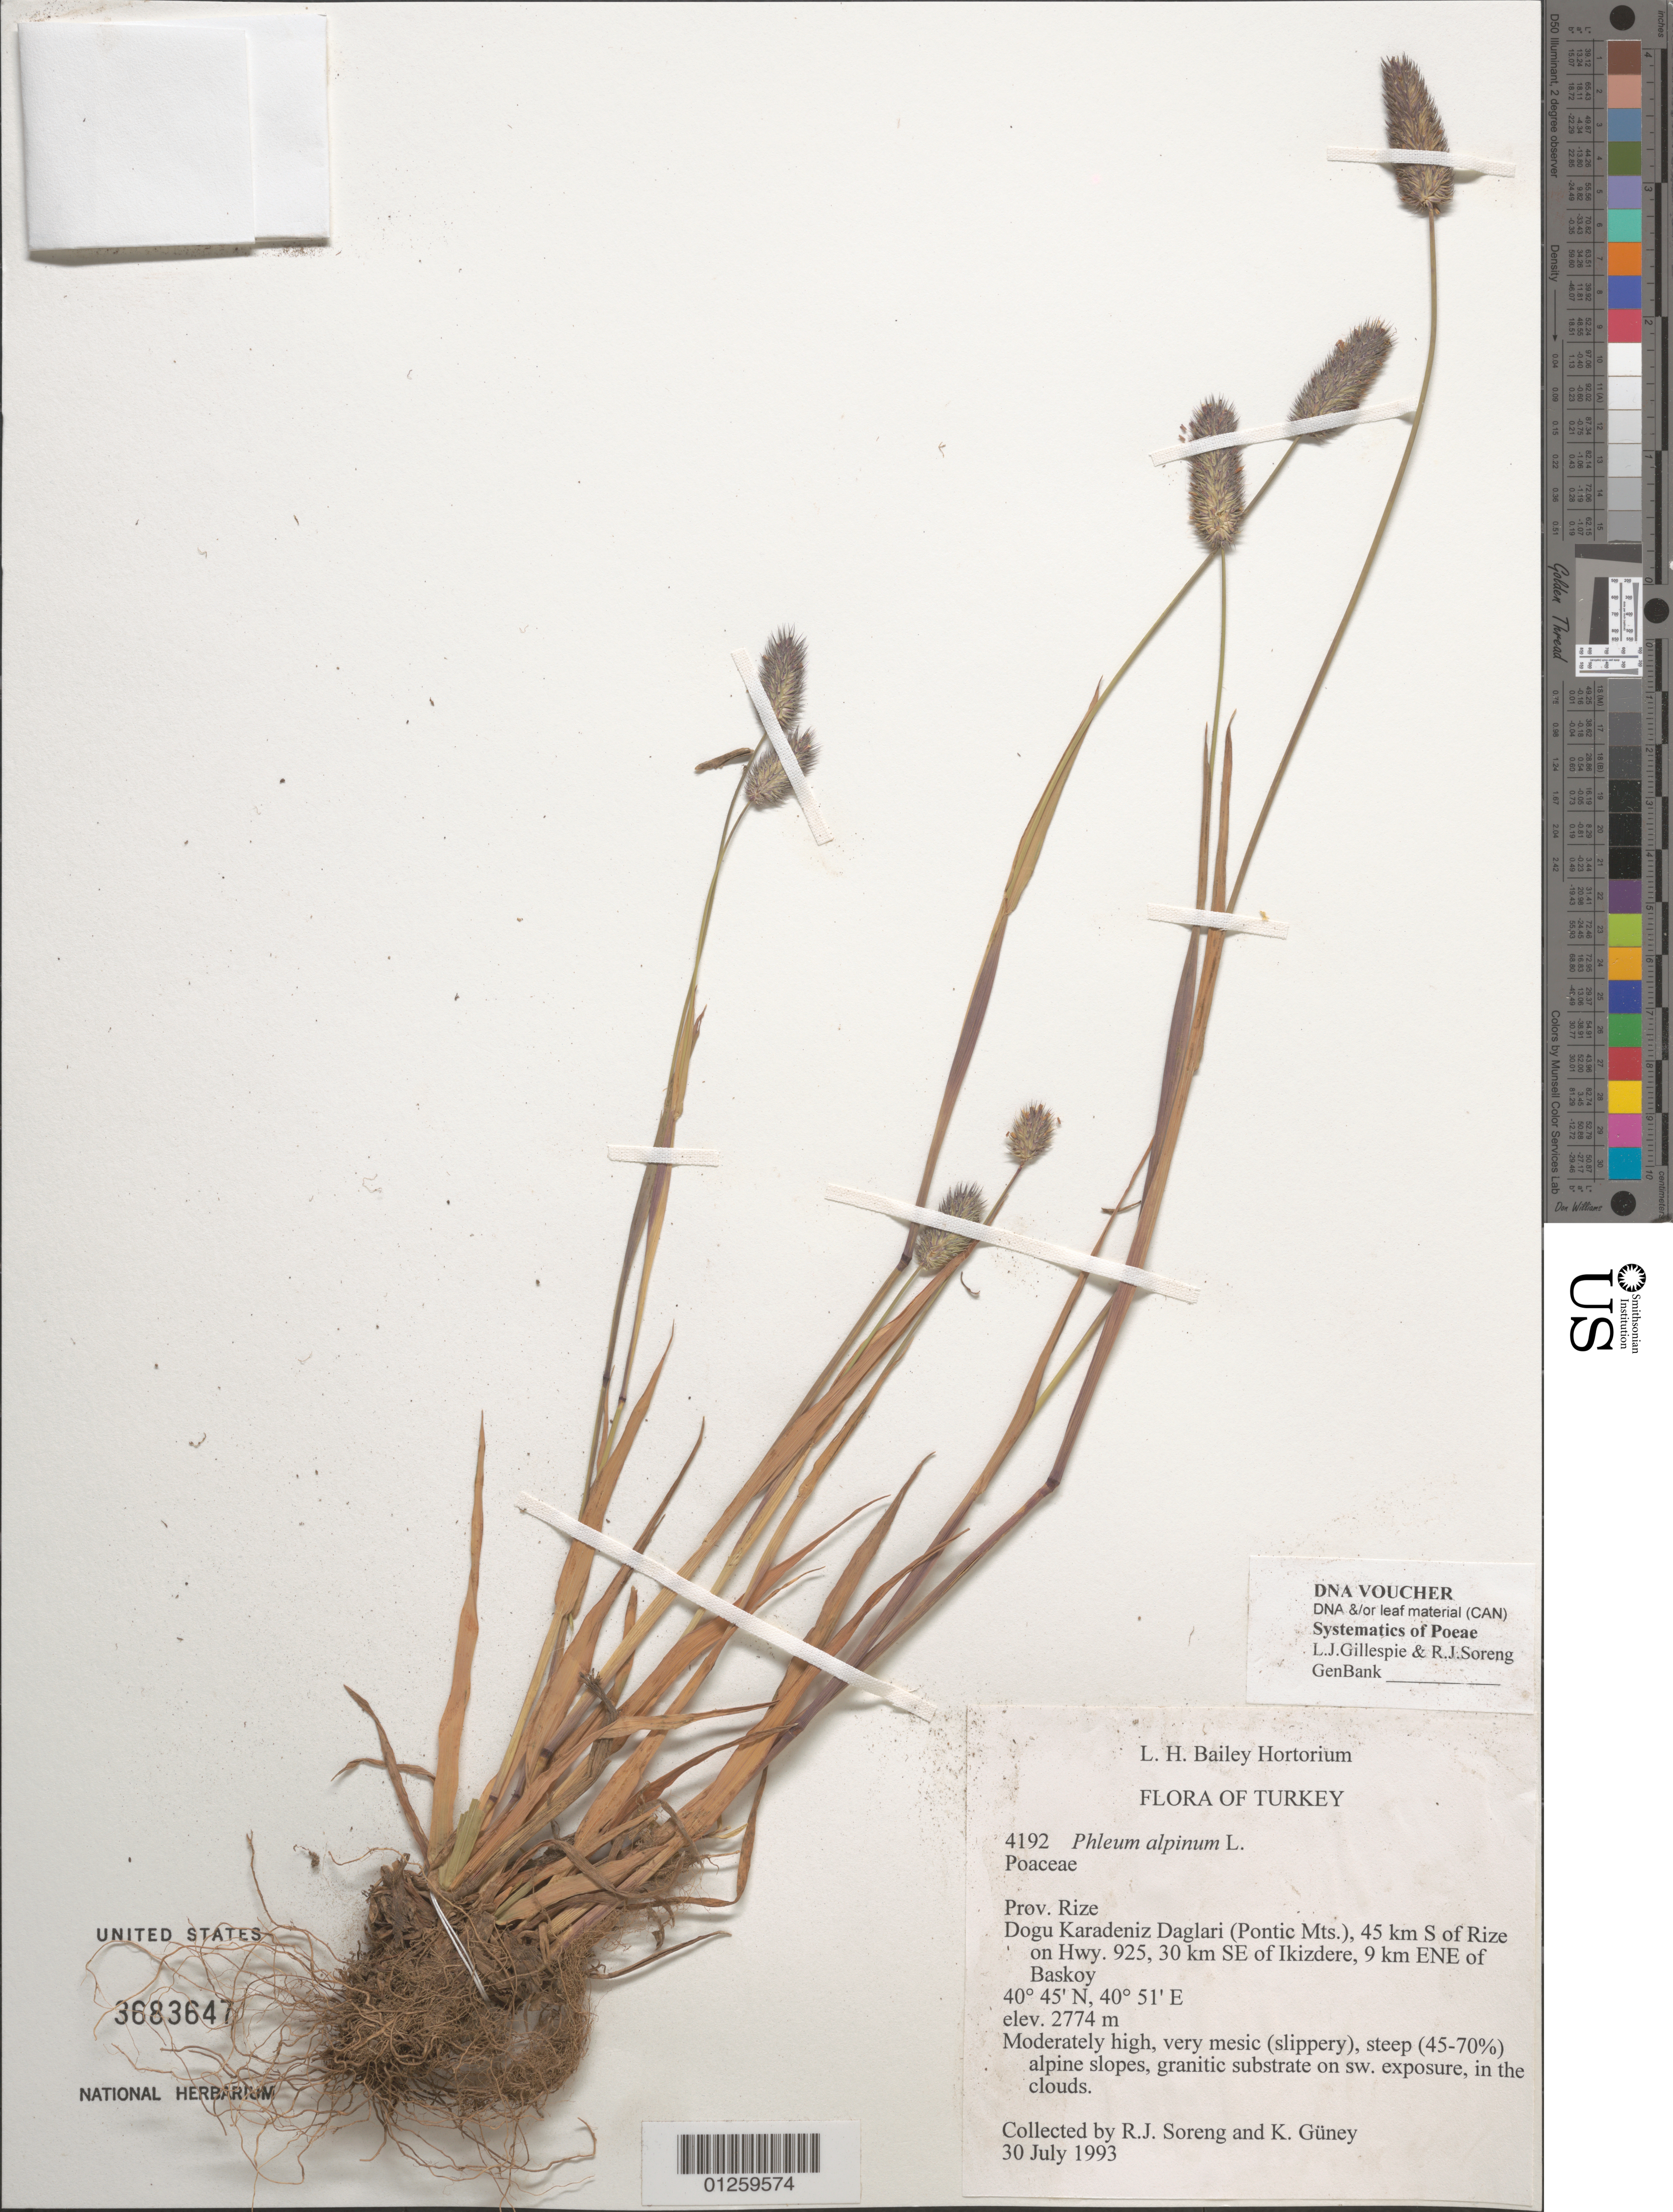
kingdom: Plantae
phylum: Tracheophyta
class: Liliopsida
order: Poales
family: Poaceae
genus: Phleum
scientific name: Phleum alpinum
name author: L.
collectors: R. J. Soreng & K. Guney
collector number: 4192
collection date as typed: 30 Jul 1993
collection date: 1993-07-30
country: Turkey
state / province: Rize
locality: Pontic Mts, E of Ikizdere, about 9 km beyond Baskoy In Baltas Tepesi vicinity, alpine meadows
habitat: Alpine meadows in igneous slopes with Vaccinium, and Sibaldia, Festuca, Poa, Bellardiochloa, Calamagrostis, Nardus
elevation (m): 2774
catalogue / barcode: US 3683647